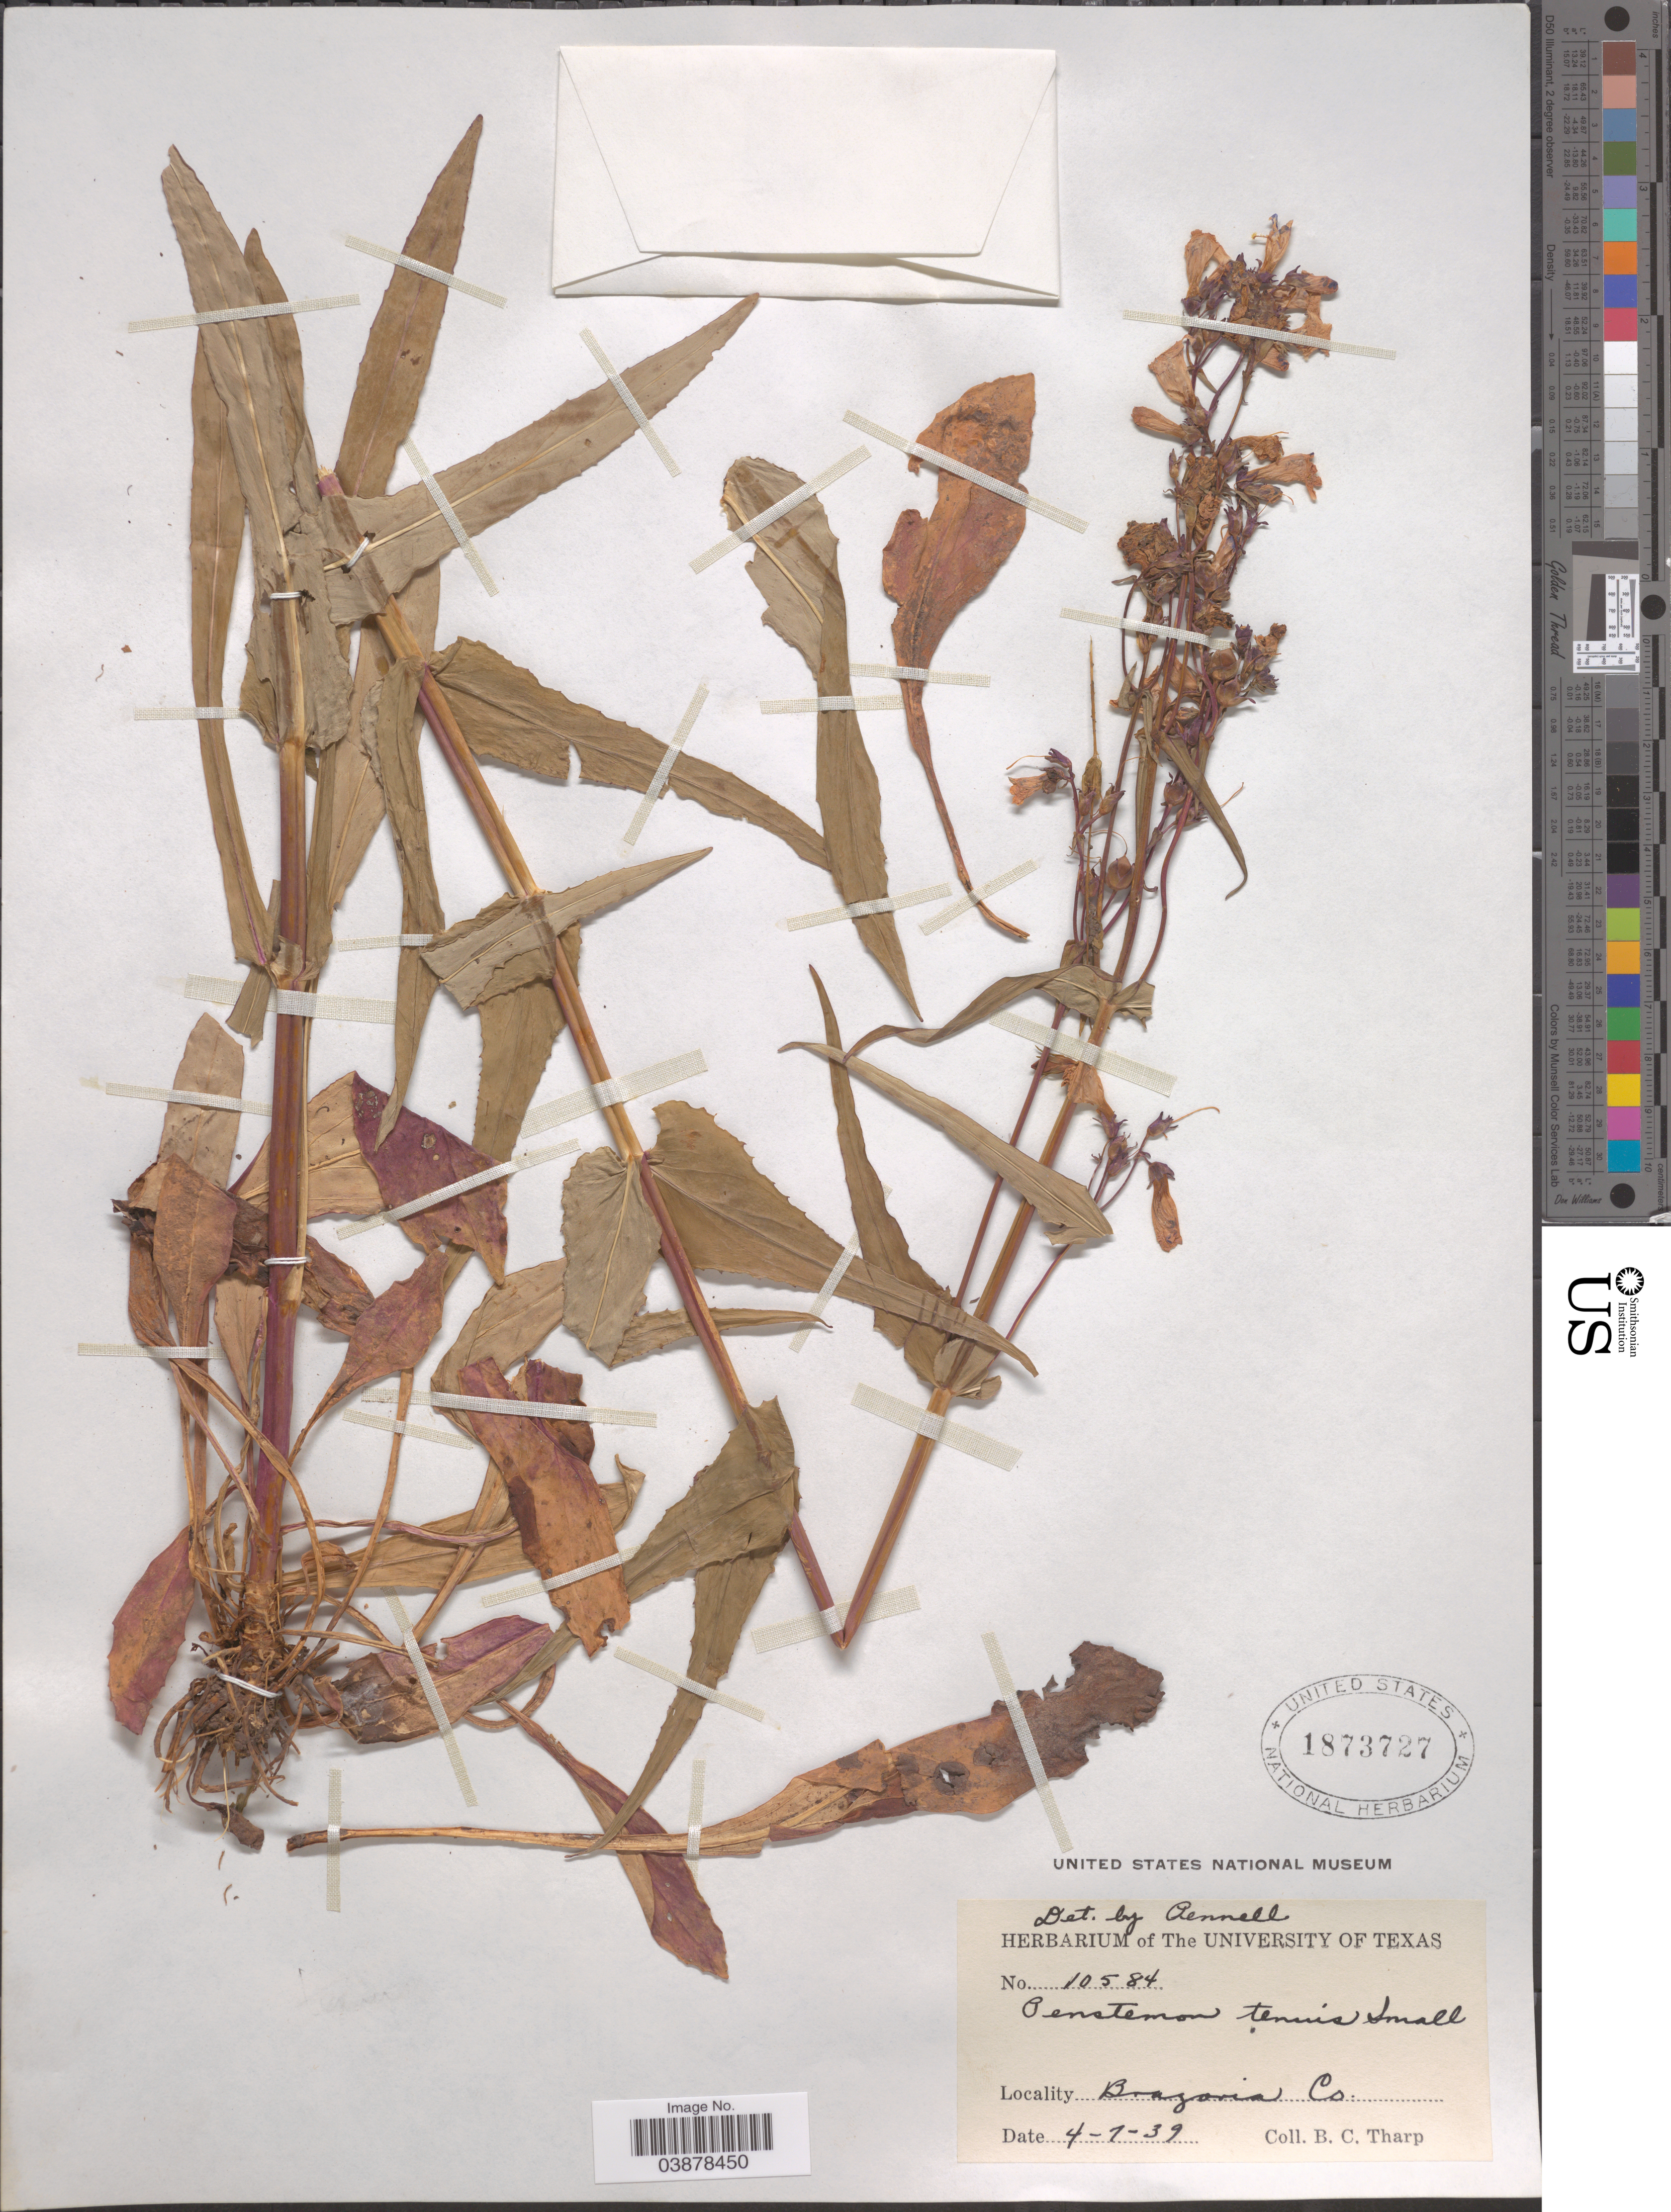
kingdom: Plantae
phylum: Tracheophyta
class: Magnoliopsida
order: Lamiales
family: Plantaginaceae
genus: Penstemon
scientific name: Penstemon tenuis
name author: Small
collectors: B. C. Tharp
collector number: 10584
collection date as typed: Transcribed d/m/y: 7/4/39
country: United States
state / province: Texas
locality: Brazoria Co.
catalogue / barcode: US 1873727